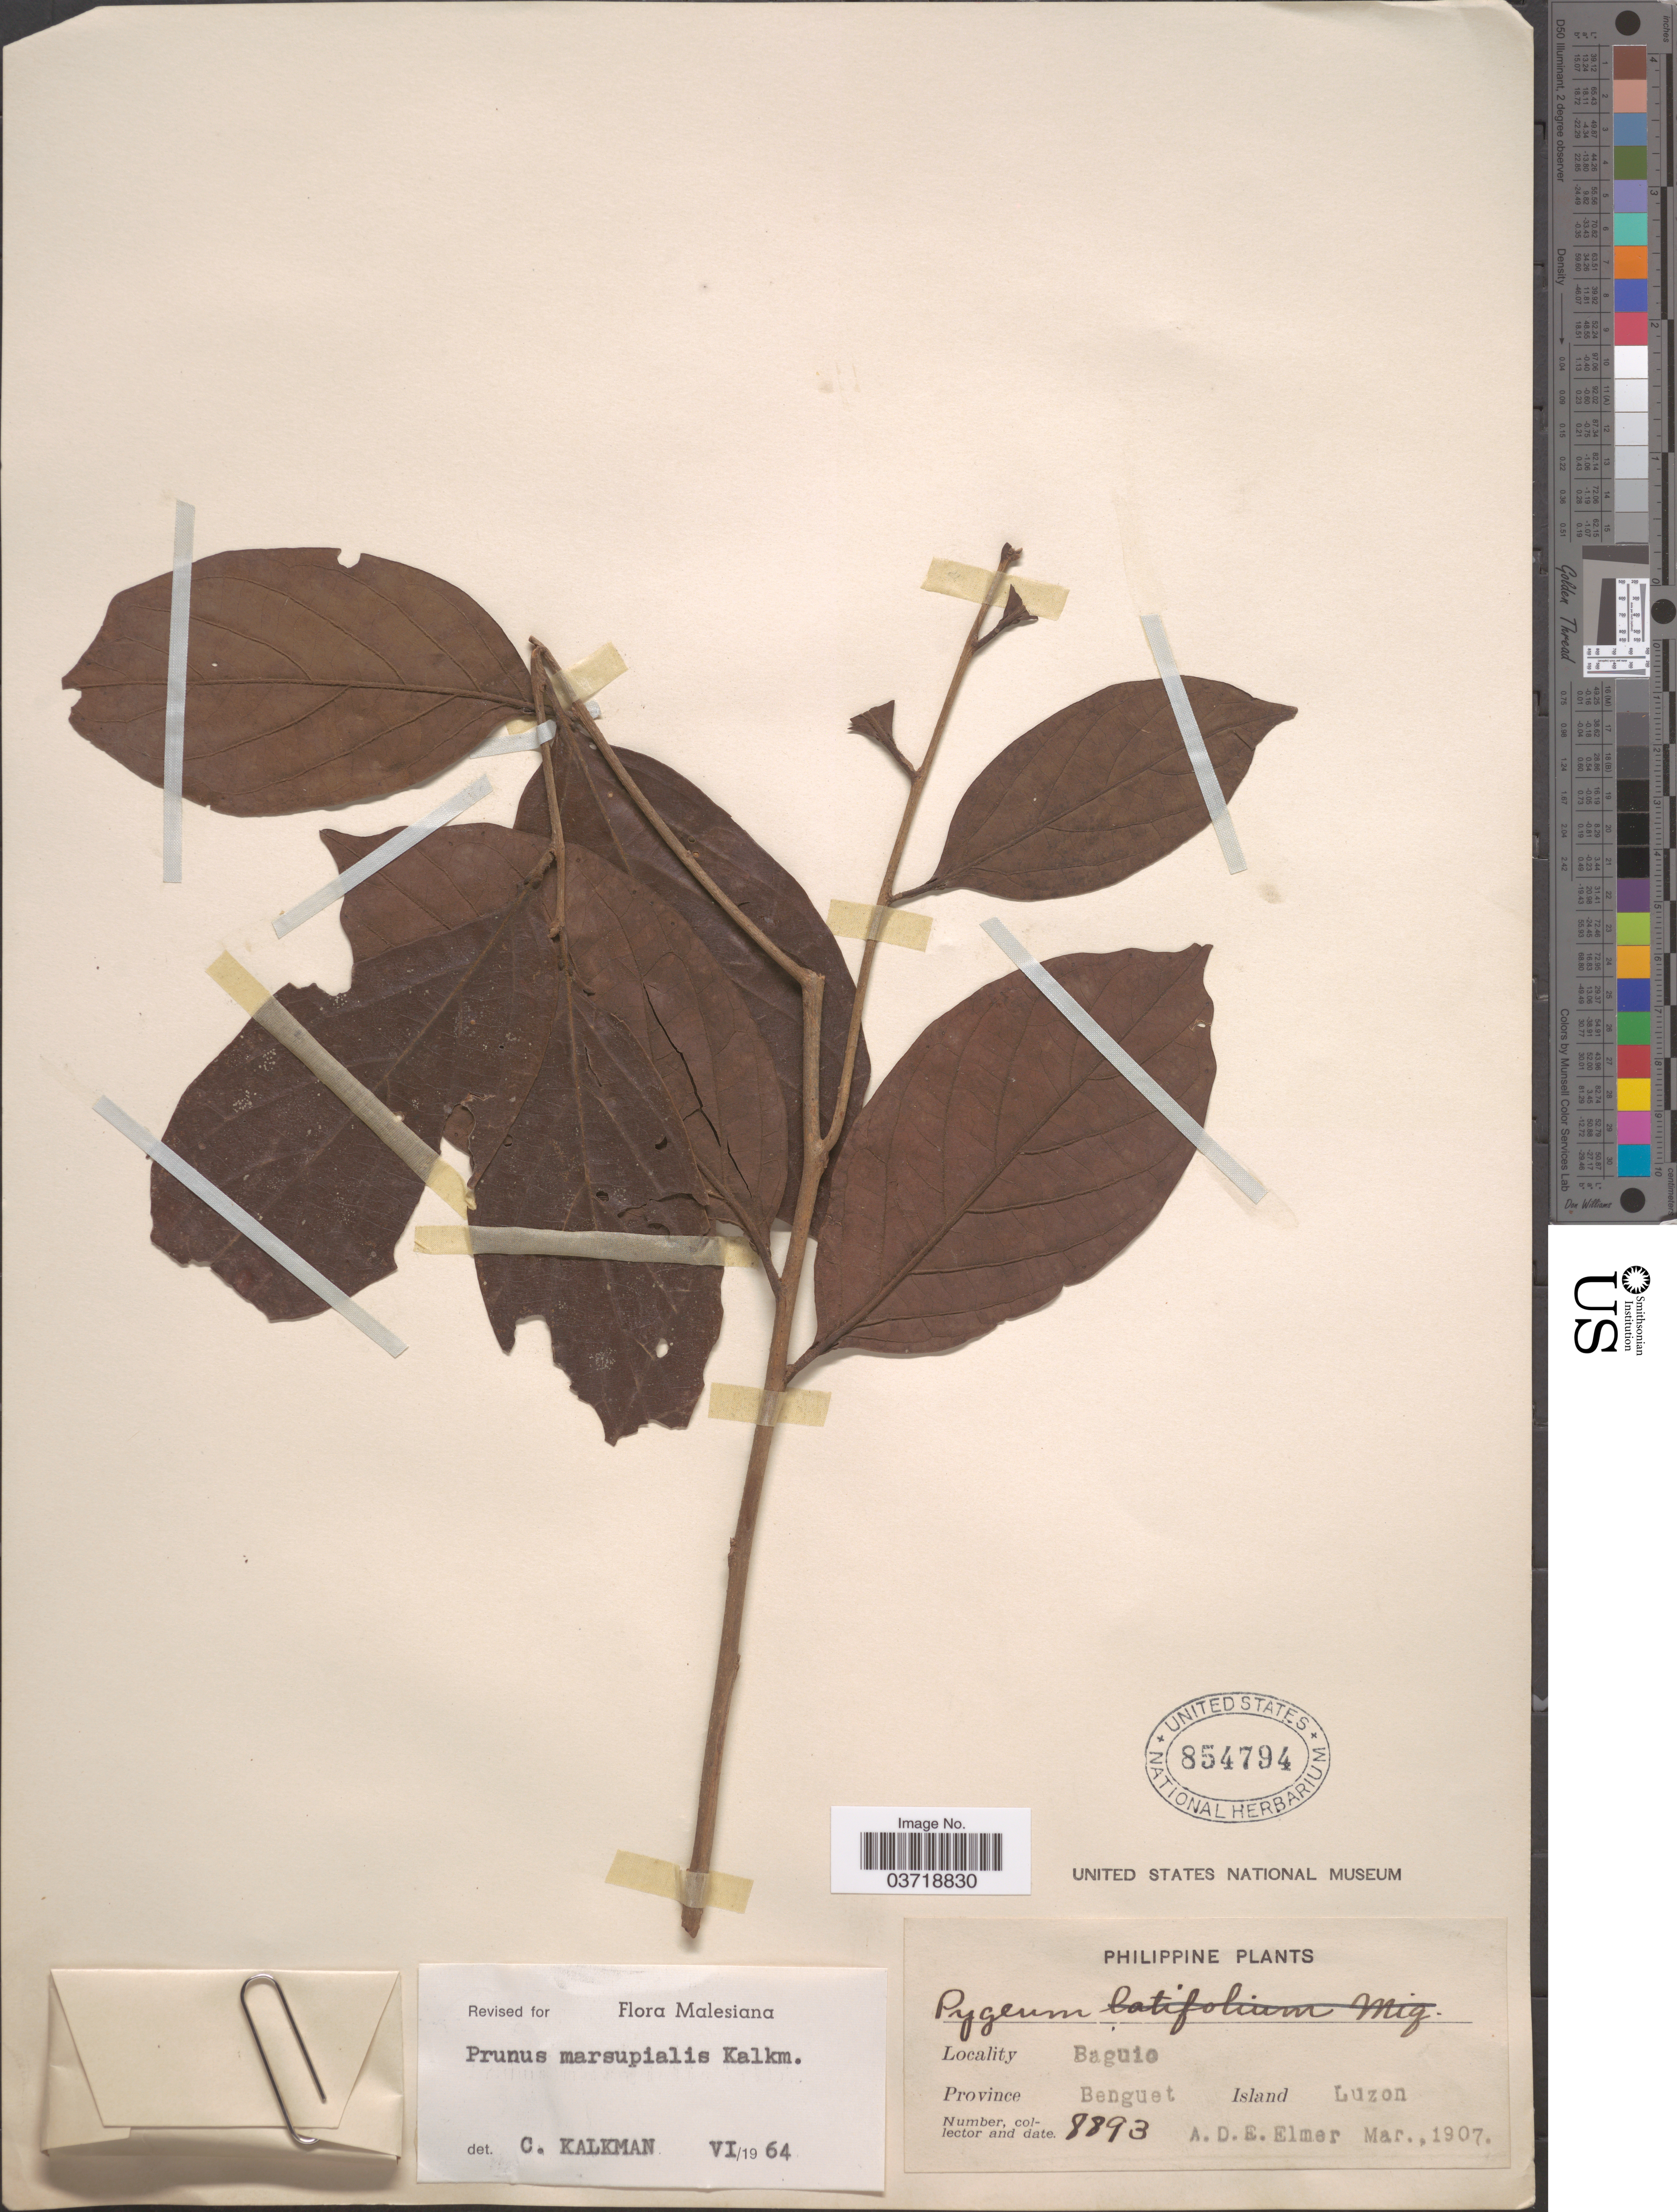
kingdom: Plantae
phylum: Tracheophyta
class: Magnoliopsida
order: Rosales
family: Rosaceae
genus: Prunus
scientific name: Prunus marsupialis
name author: Kalkman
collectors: A. D. E. Elmer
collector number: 8893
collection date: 1907-03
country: Philippines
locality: Baguio. Province Benguet. Island Luzon.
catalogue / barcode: US 854794